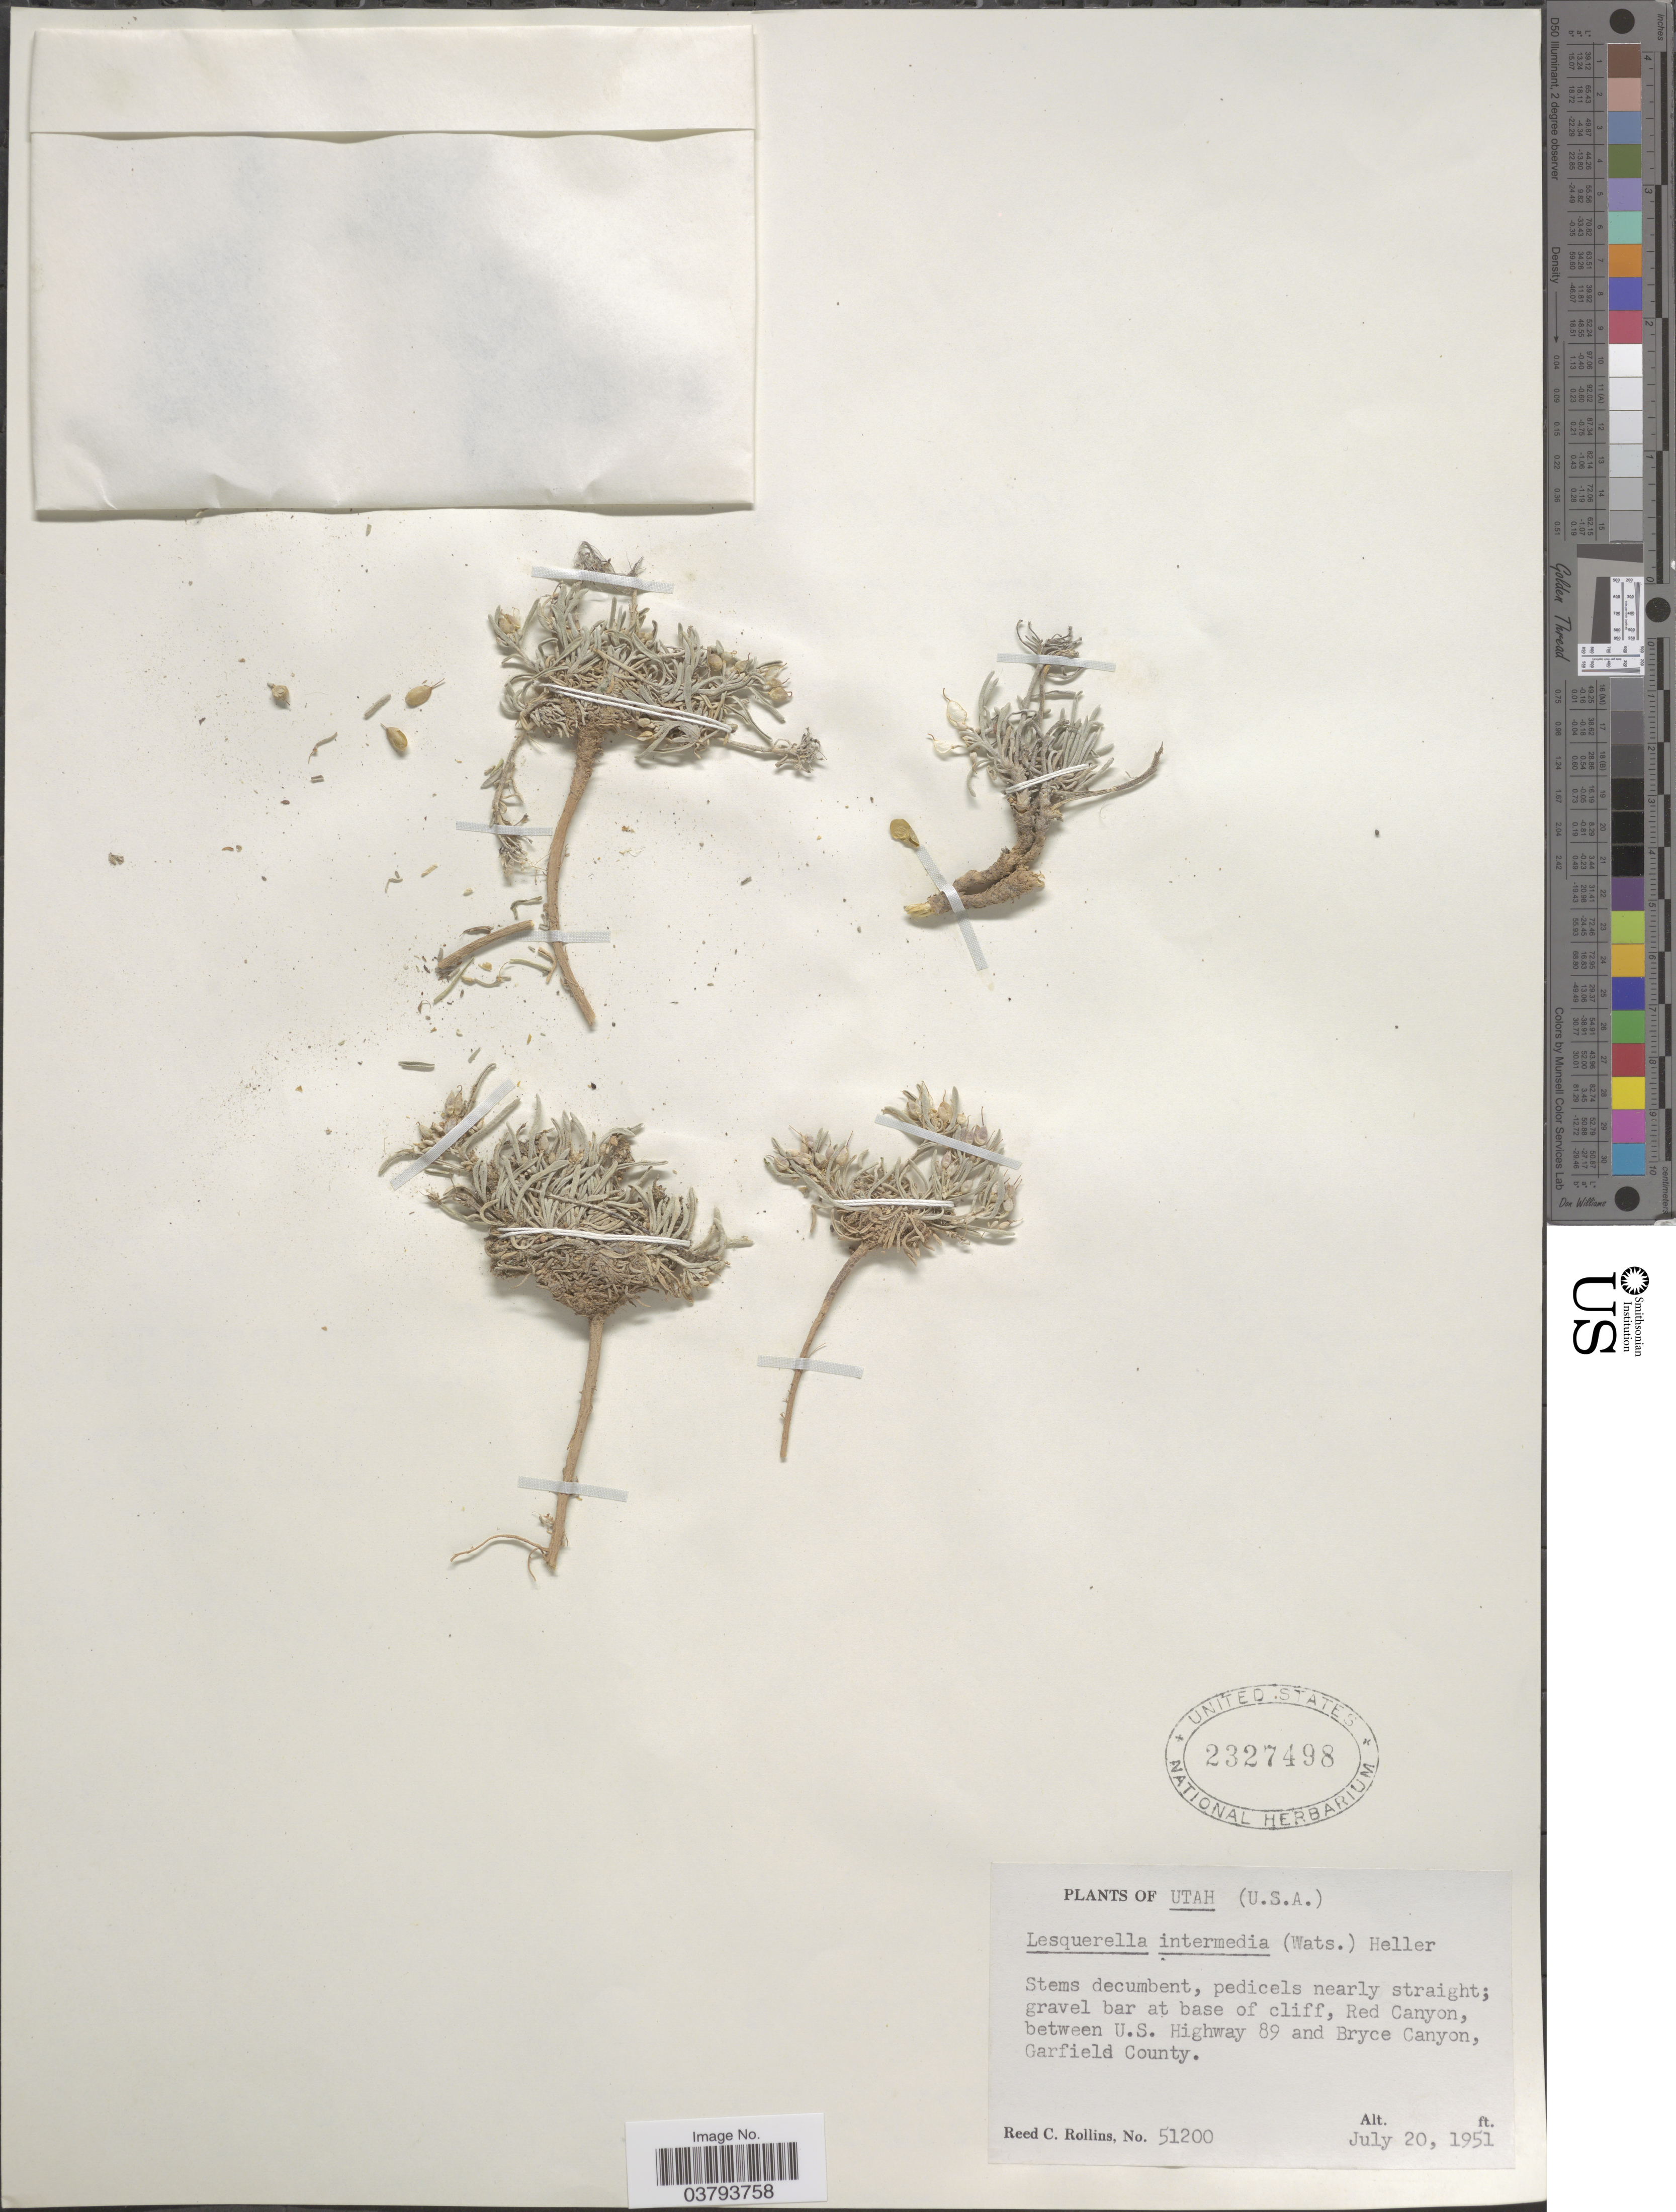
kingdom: Plantae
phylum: Tracheophyta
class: Magnoliopsida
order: Brassicales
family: Brassicaceae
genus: Lesquerella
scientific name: Lesquerella intermedia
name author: (S. Watson) A. Heller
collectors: R. C. Rollins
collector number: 51200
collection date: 1951-07-20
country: United States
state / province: Utah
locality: Gravel bar at base of cliff, Red Canyon, between U.S. Highway 89 and Bryce Canyon, Garfield County.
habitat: gravel bar at base of cliff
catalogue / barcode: US 2327498